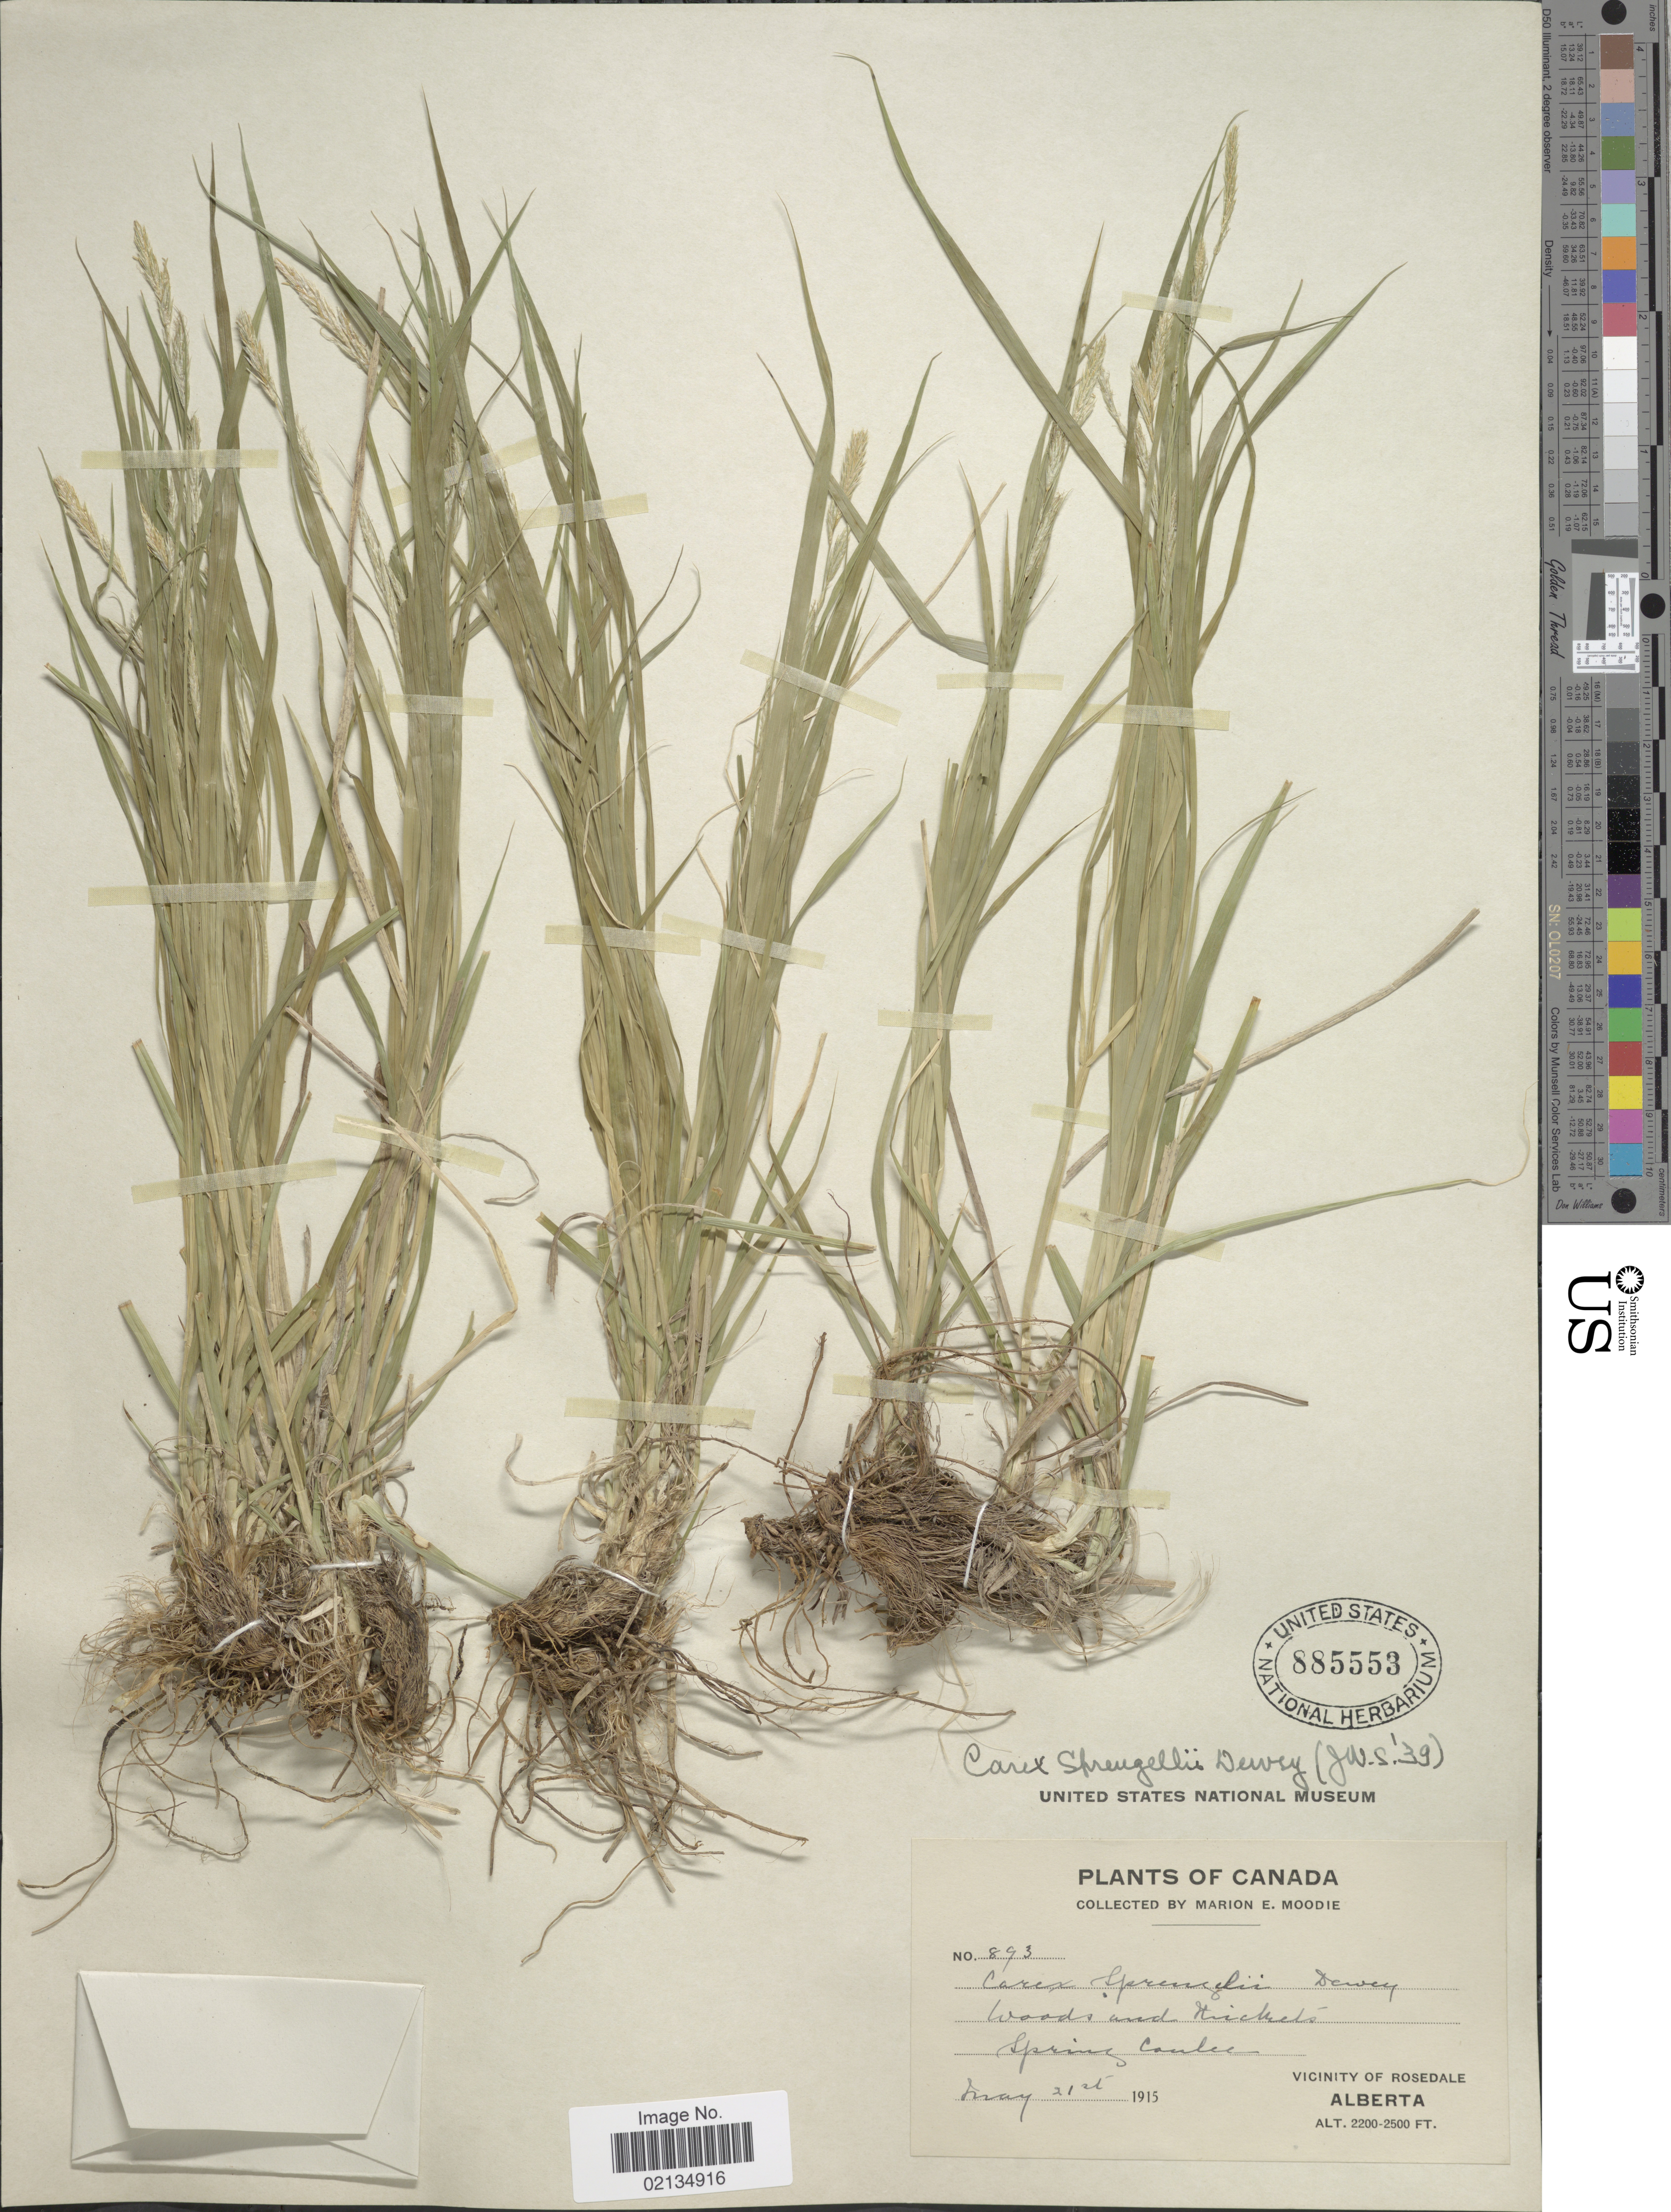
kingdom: Plantae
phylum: Tracheophyta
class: Liliopsida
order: Poales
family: Cyperaceae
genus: Carex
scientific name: Carex sprengelii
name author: Dewey ex Spreng.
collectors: M. E. Moodie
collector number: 893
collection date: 1915-05-21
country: Canada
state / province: Alberta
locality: Woods and thickets, Spring Coulee. Vicinity of Rosedale. Alberta.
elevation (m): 671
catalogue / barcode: US 885553